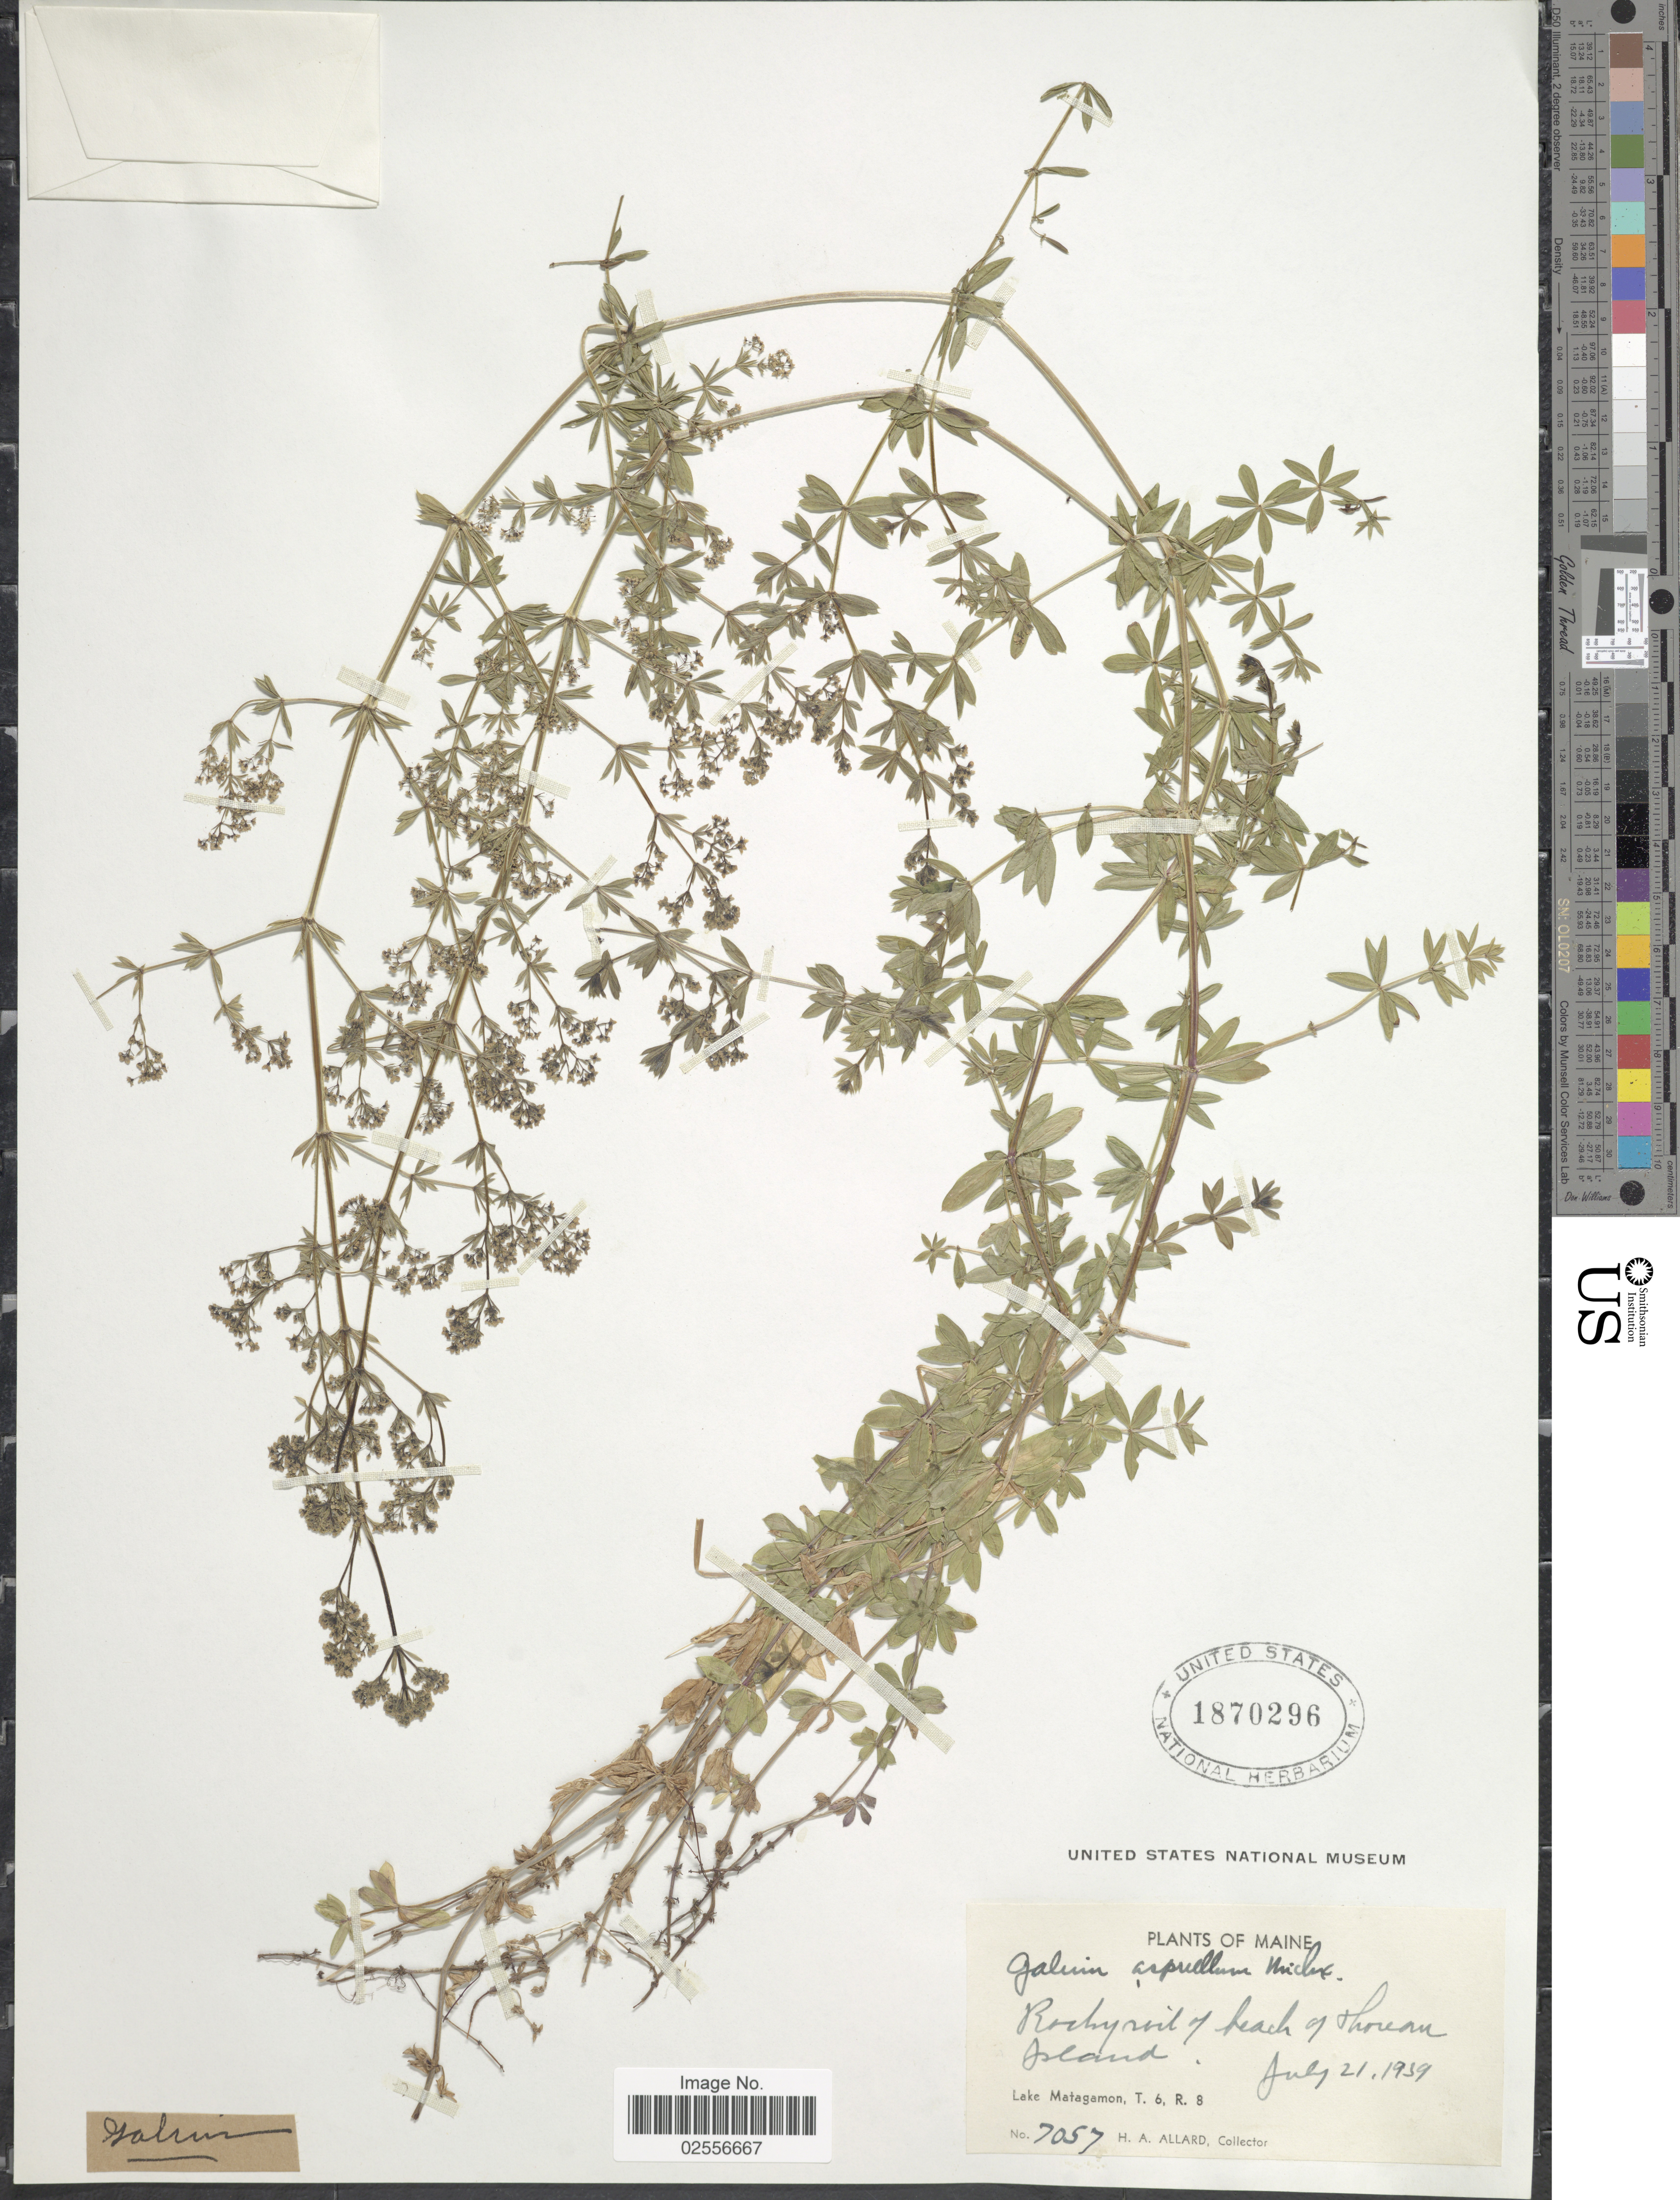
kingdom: Plantae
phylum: Tracheophyta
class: Magnoliopsida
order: Gentianales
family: Rubiaceae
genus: Galium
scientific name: Galium asprellum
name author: Michx.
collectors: H. A. Allard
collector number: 7057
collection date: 1939-07-21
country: United States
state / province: Maine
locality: Rocky soil of beach of Thoreau Island. Lake Matagamon, T.6, R.8.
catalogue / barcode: US 1870296